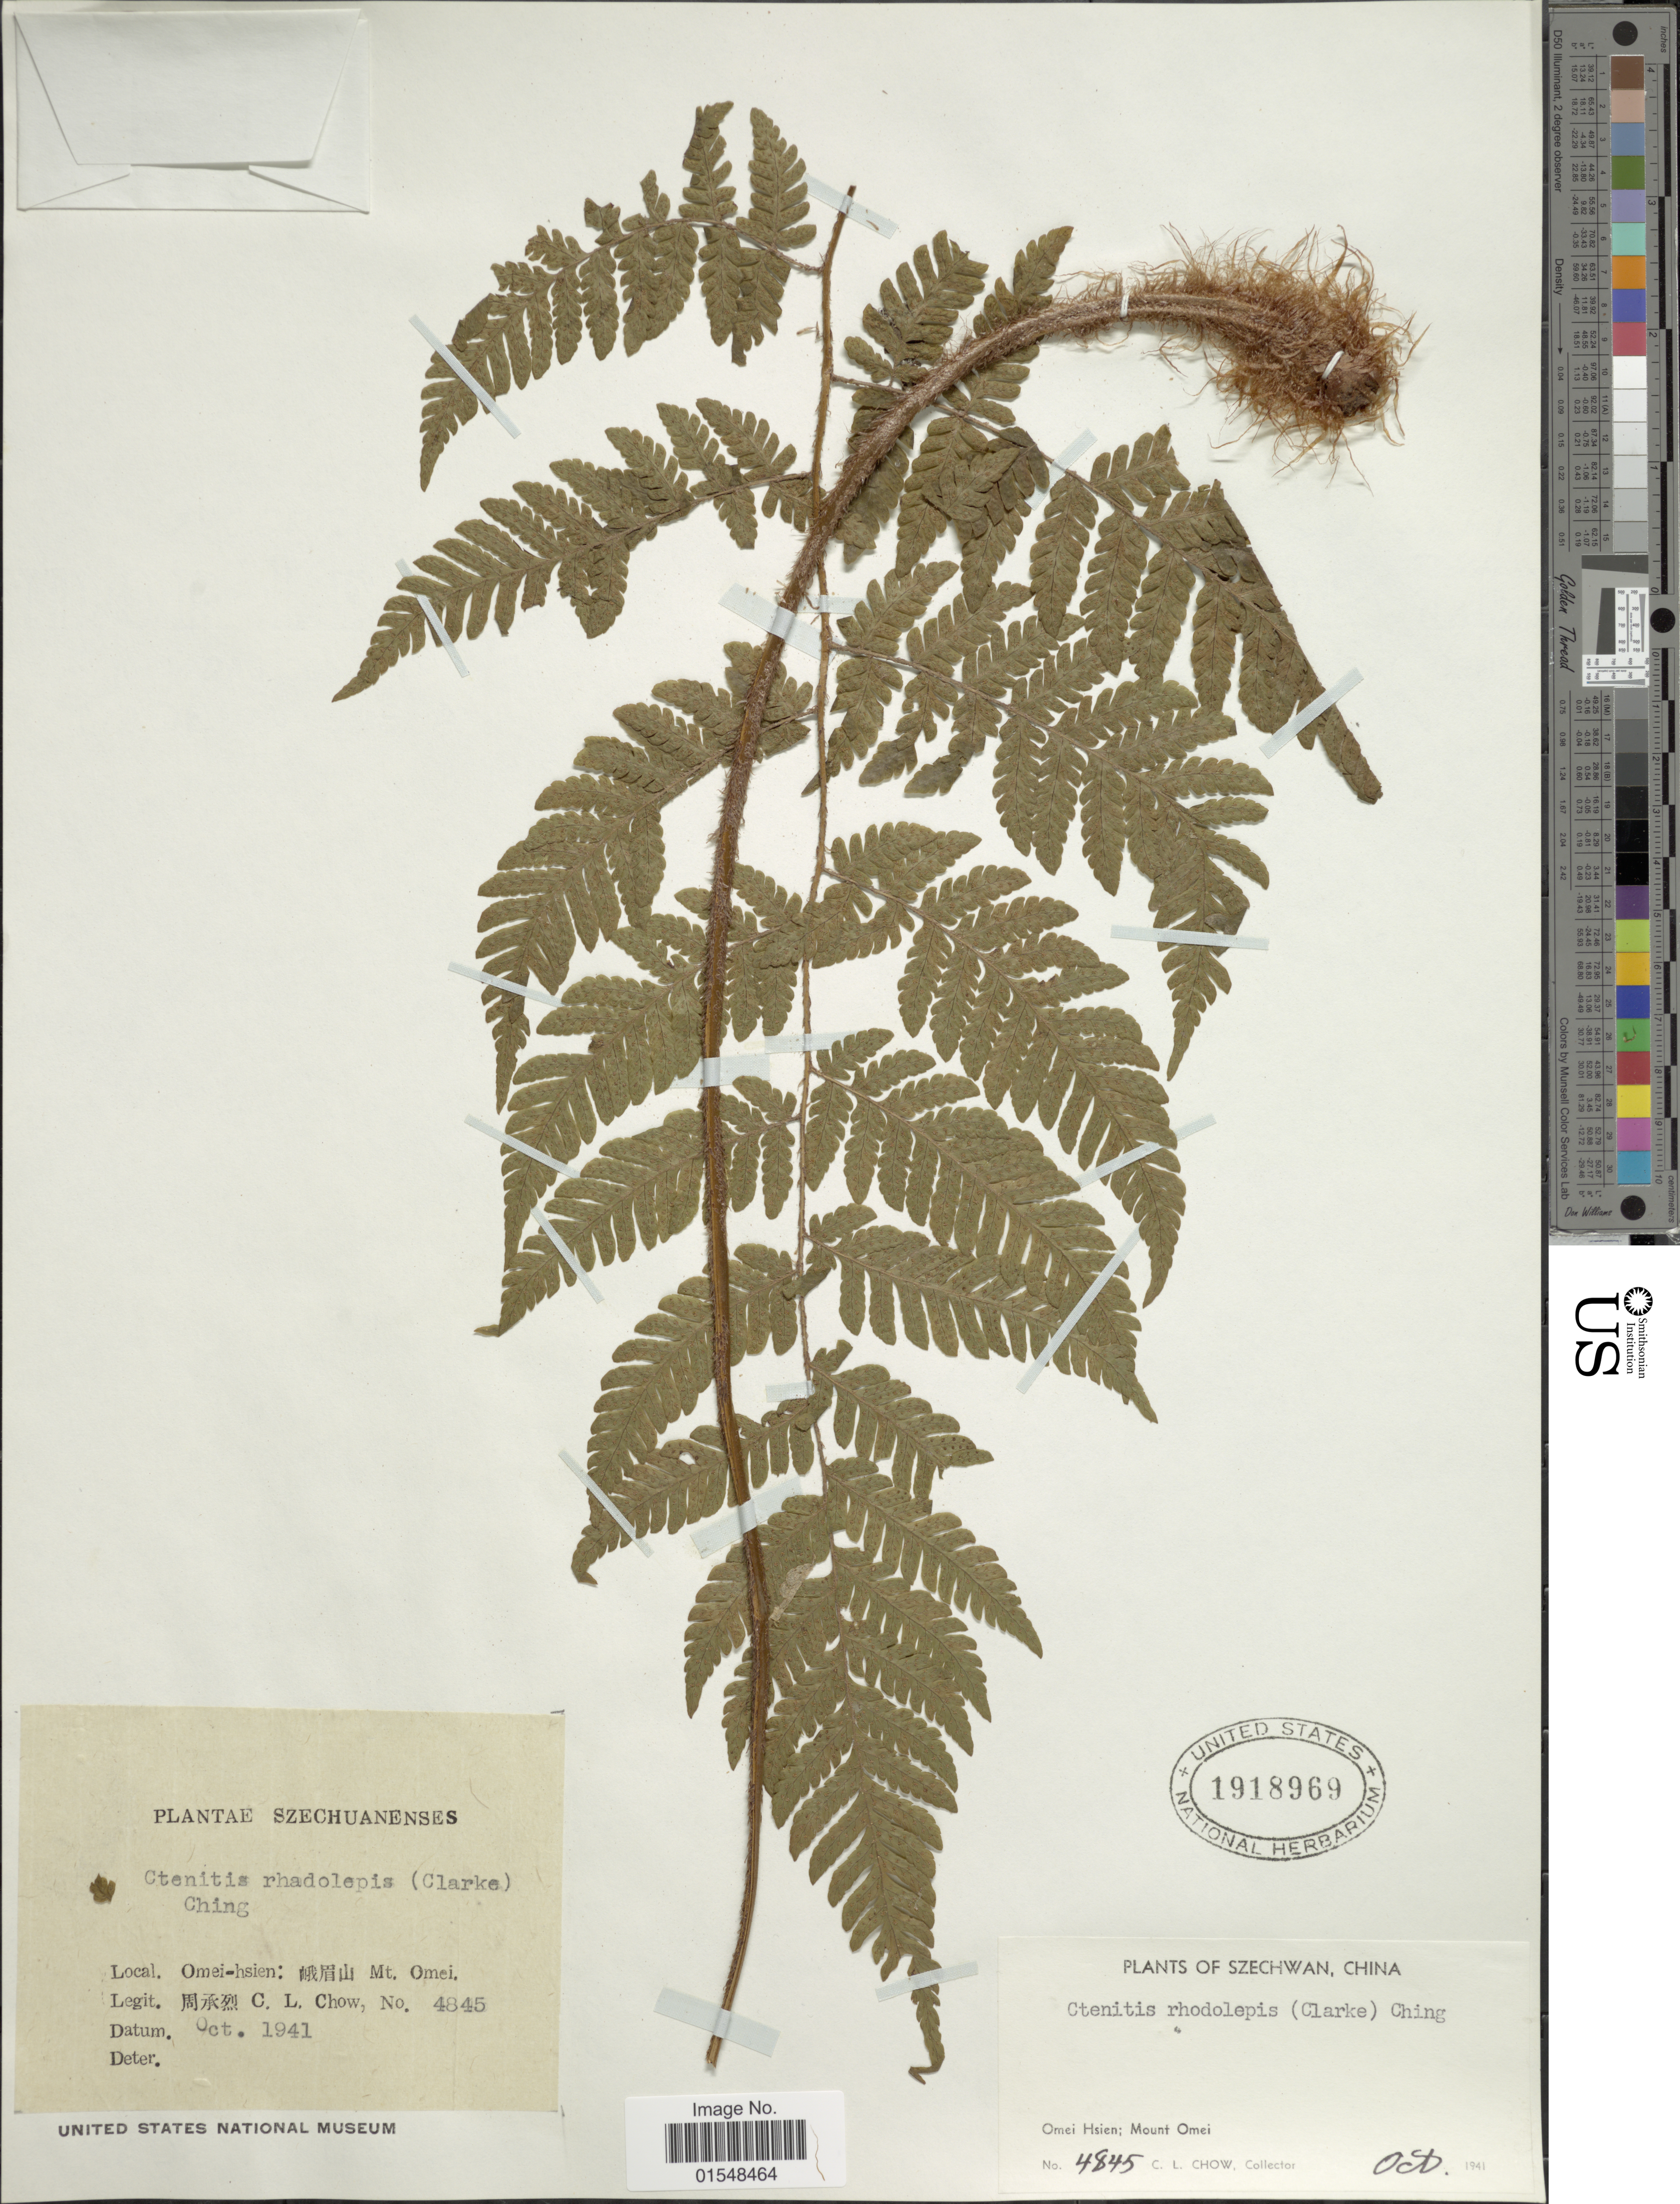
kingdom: Plantae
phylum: Tracheophyta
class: Polypodiopsida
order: Polypodiales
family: Dryopteridaceae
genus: Ctenitis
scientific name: Ctenitis membranifolia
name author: Ching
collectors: C. Chow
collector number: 4845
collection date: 1941-10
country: China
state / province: Sichuan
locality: Szechuanenses, Omei- hsien; Mount Omei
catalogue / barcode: US 1918969